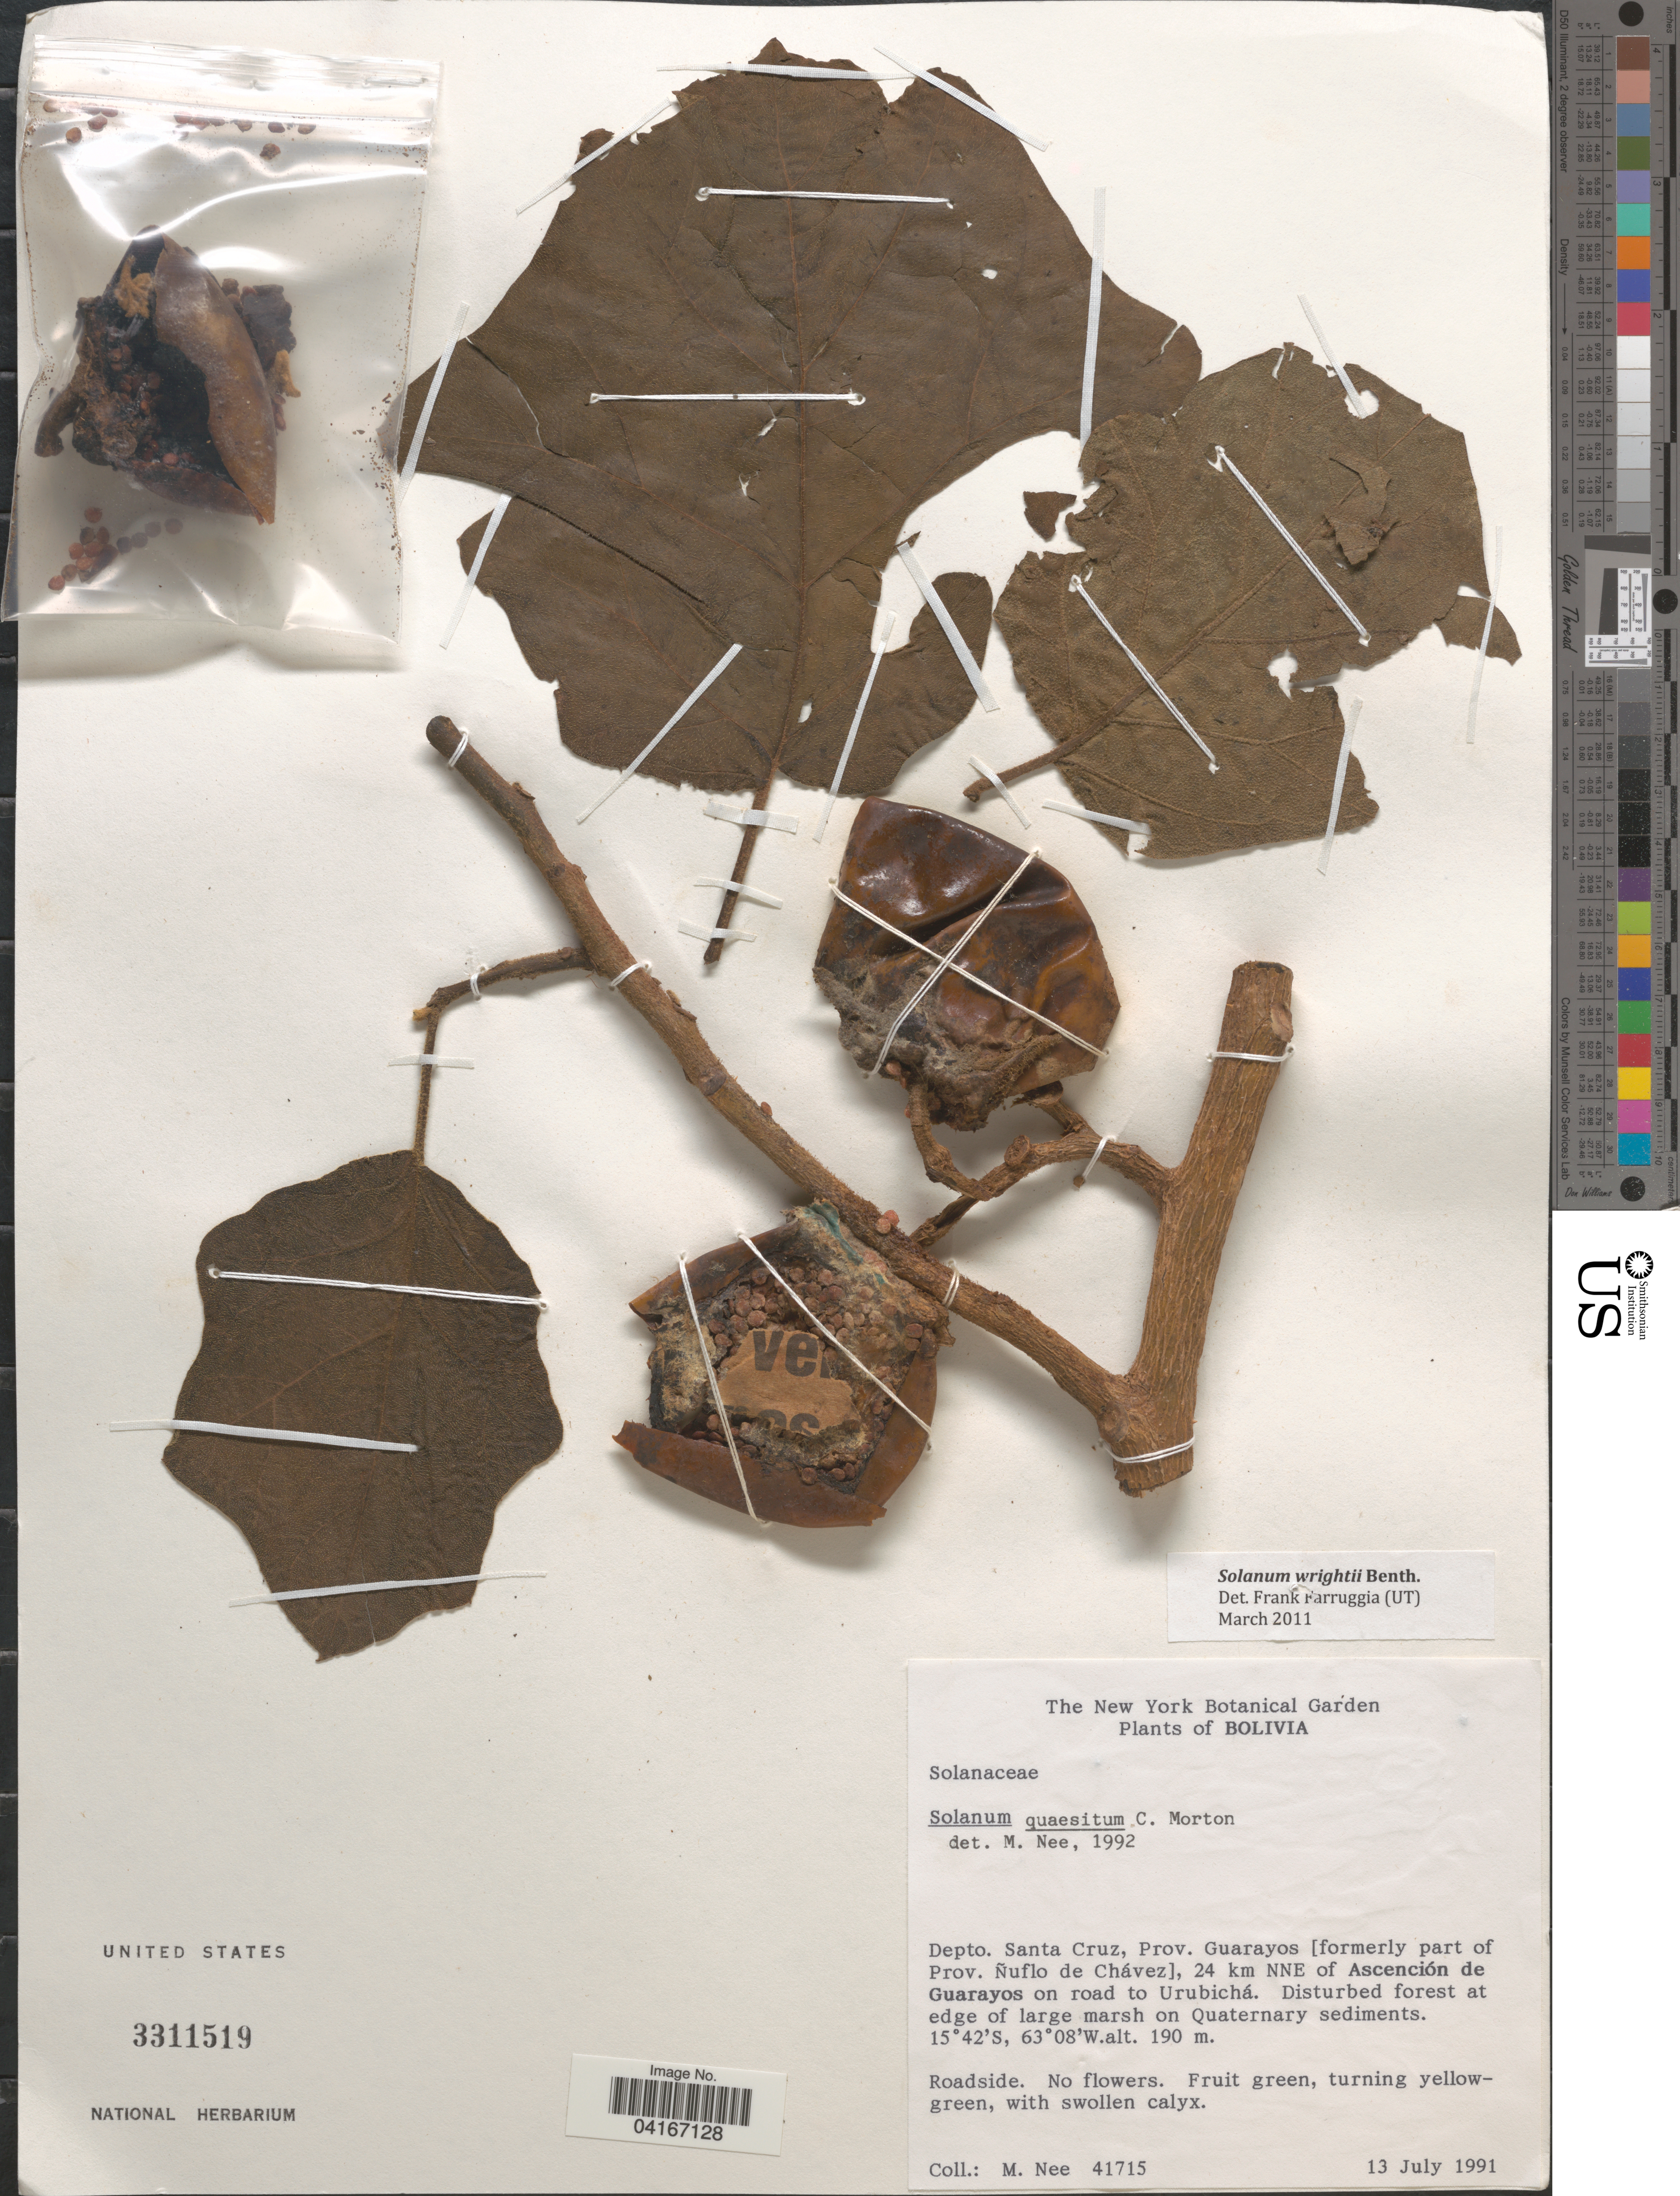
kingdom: Plantae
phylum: Tracheophyta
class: Magnoliopsida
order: Solanales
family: Solanaceae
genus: Solanum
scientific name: Solanum wrightii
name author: Benth.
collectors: M. Nee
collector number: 41715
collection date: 1991-07-13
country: Bolivia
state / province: Santa Cruz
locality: Depto. Santa Cruz, Prov. Guarayos [formerly part of Prov. Ñuflo de Chávez], 24 km NNE of Ascensión de Guarayos on road to Urubichá.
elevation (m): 190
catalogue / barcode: US 3311519